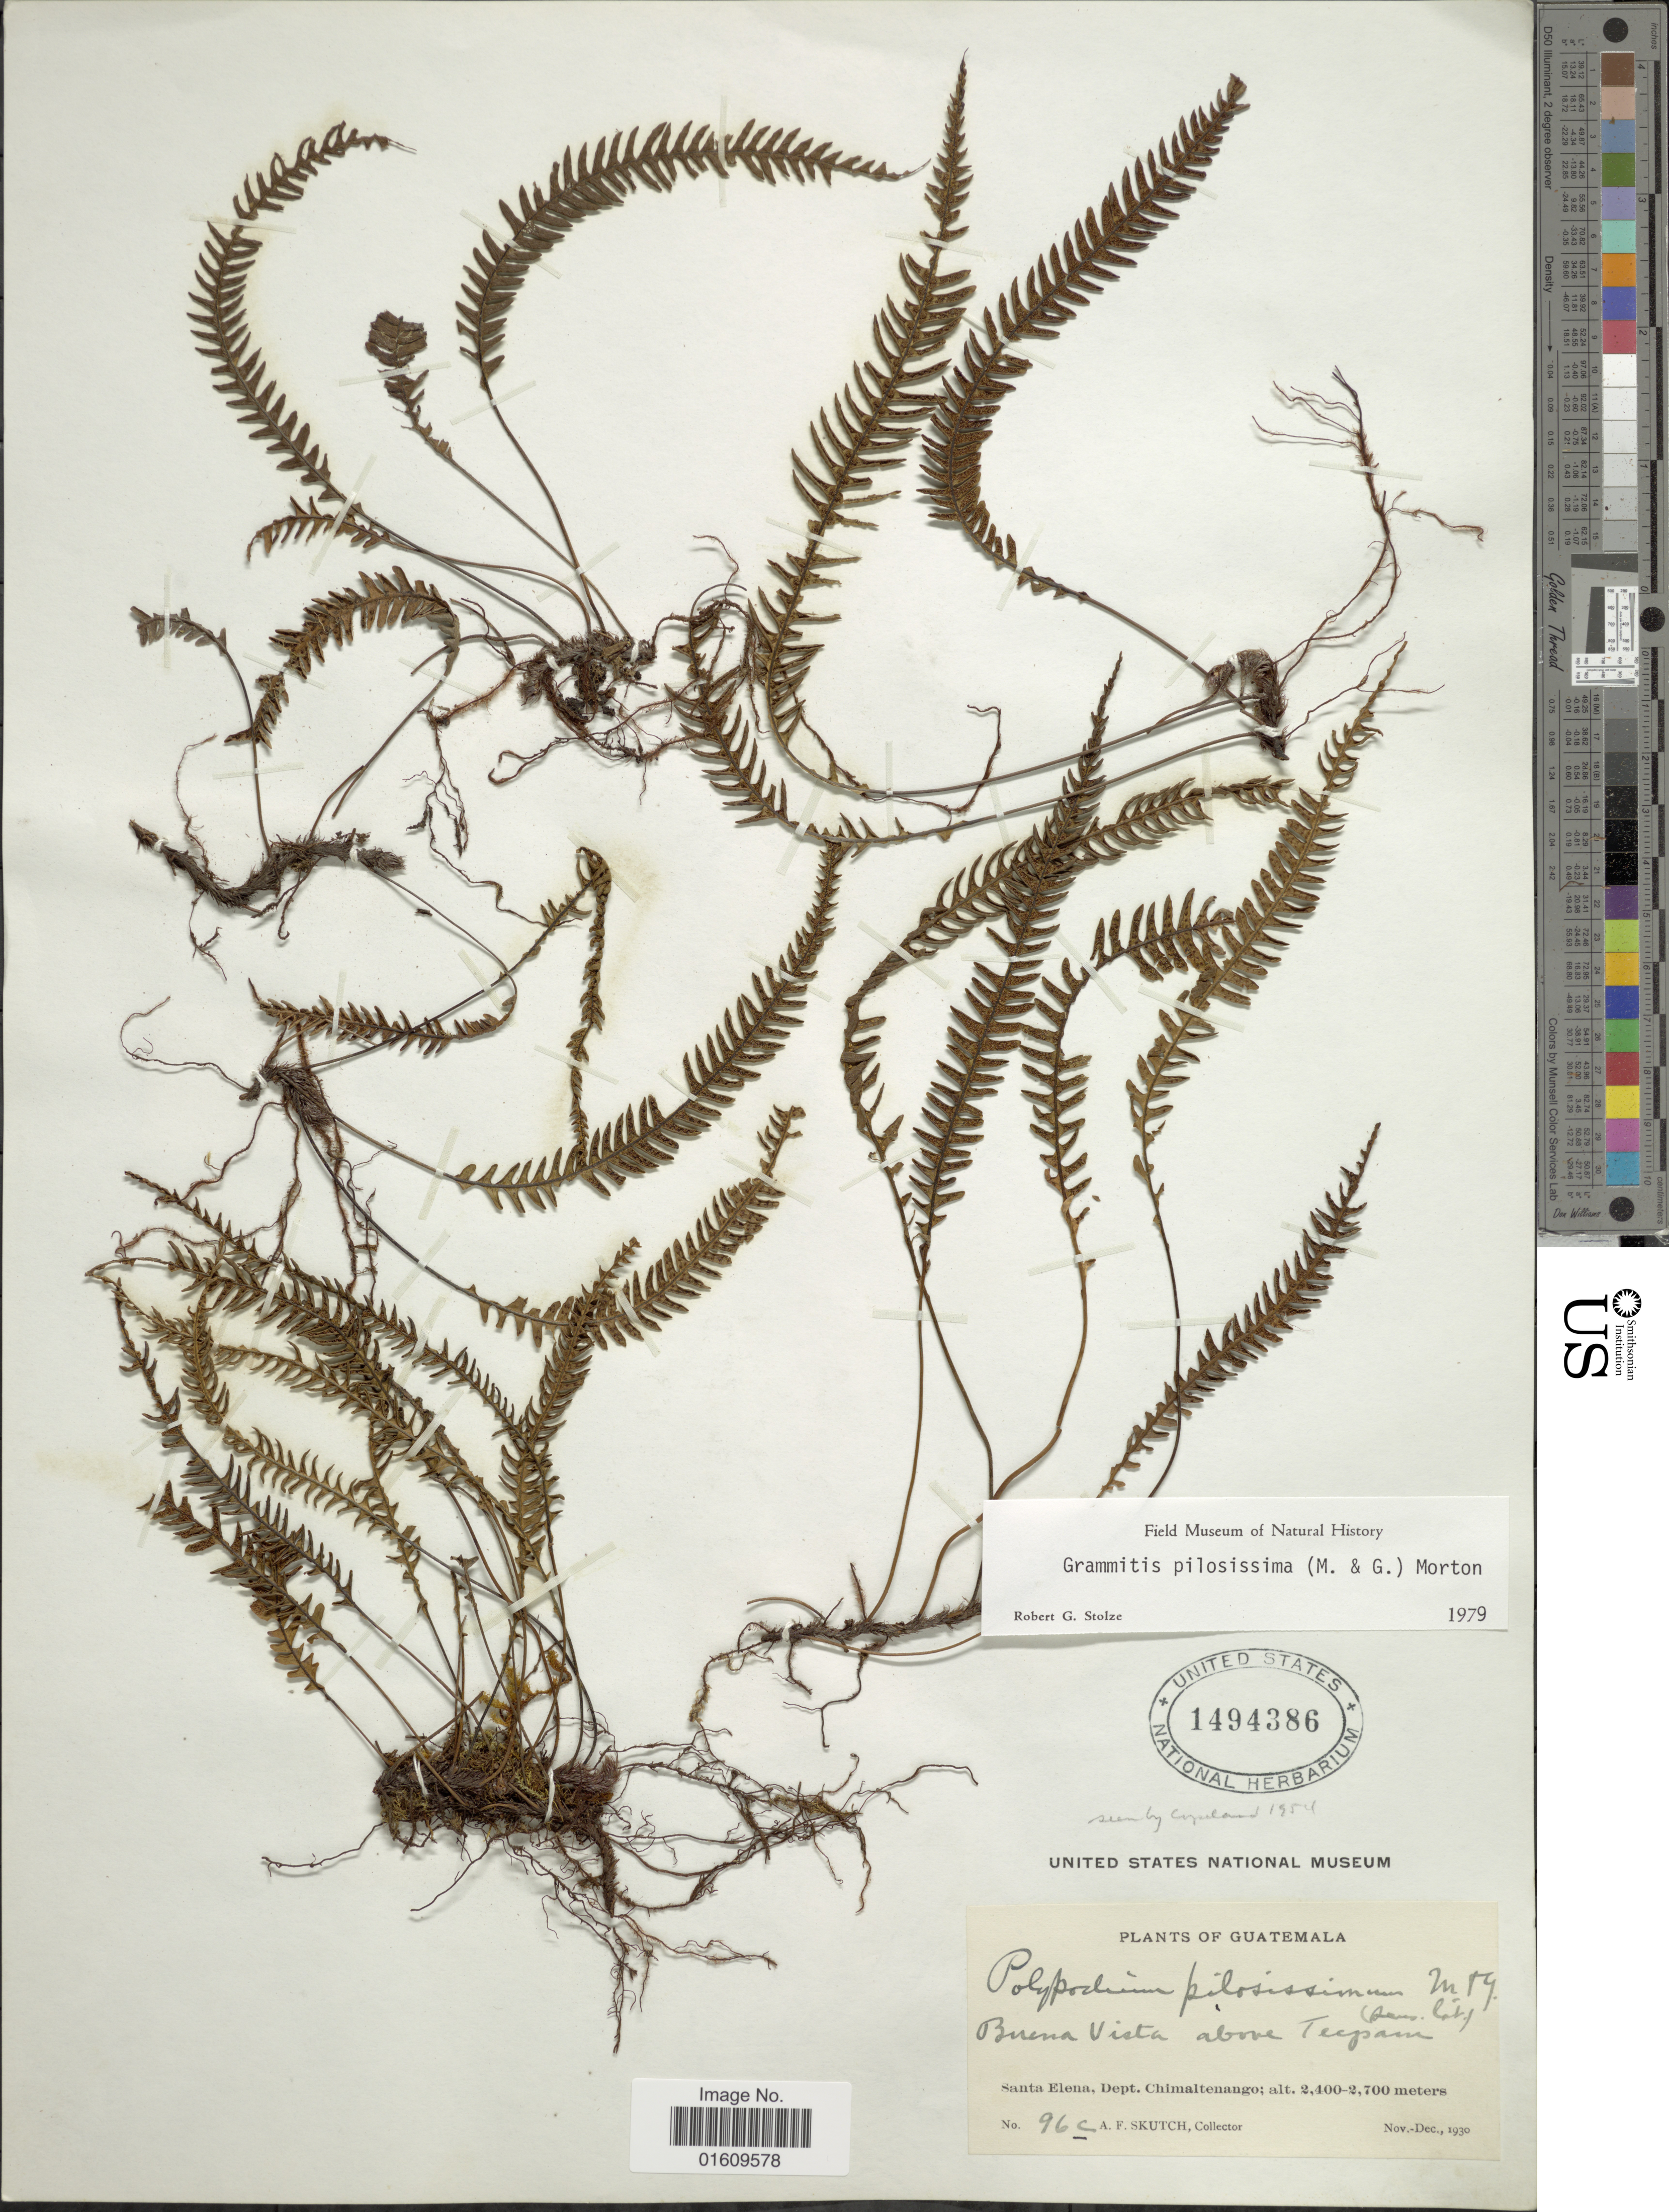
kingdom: Plantae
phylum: Tracheophyta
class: Polypodiopsida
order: Polypodiales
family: Polypodiaceae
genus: Melpomene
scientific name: Melpomene pilosissima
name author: (M. Martens & Galeotti) A.R. Sm. & R.C. Moran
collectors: A. F. Skutch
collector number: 96 c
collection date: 1930-11/1930-12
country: Guatemala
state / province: Chimaltenango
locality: Buena Vista above Tecpan, Dept.Chimaltenango.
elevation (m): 2400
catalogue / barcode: US 1494386